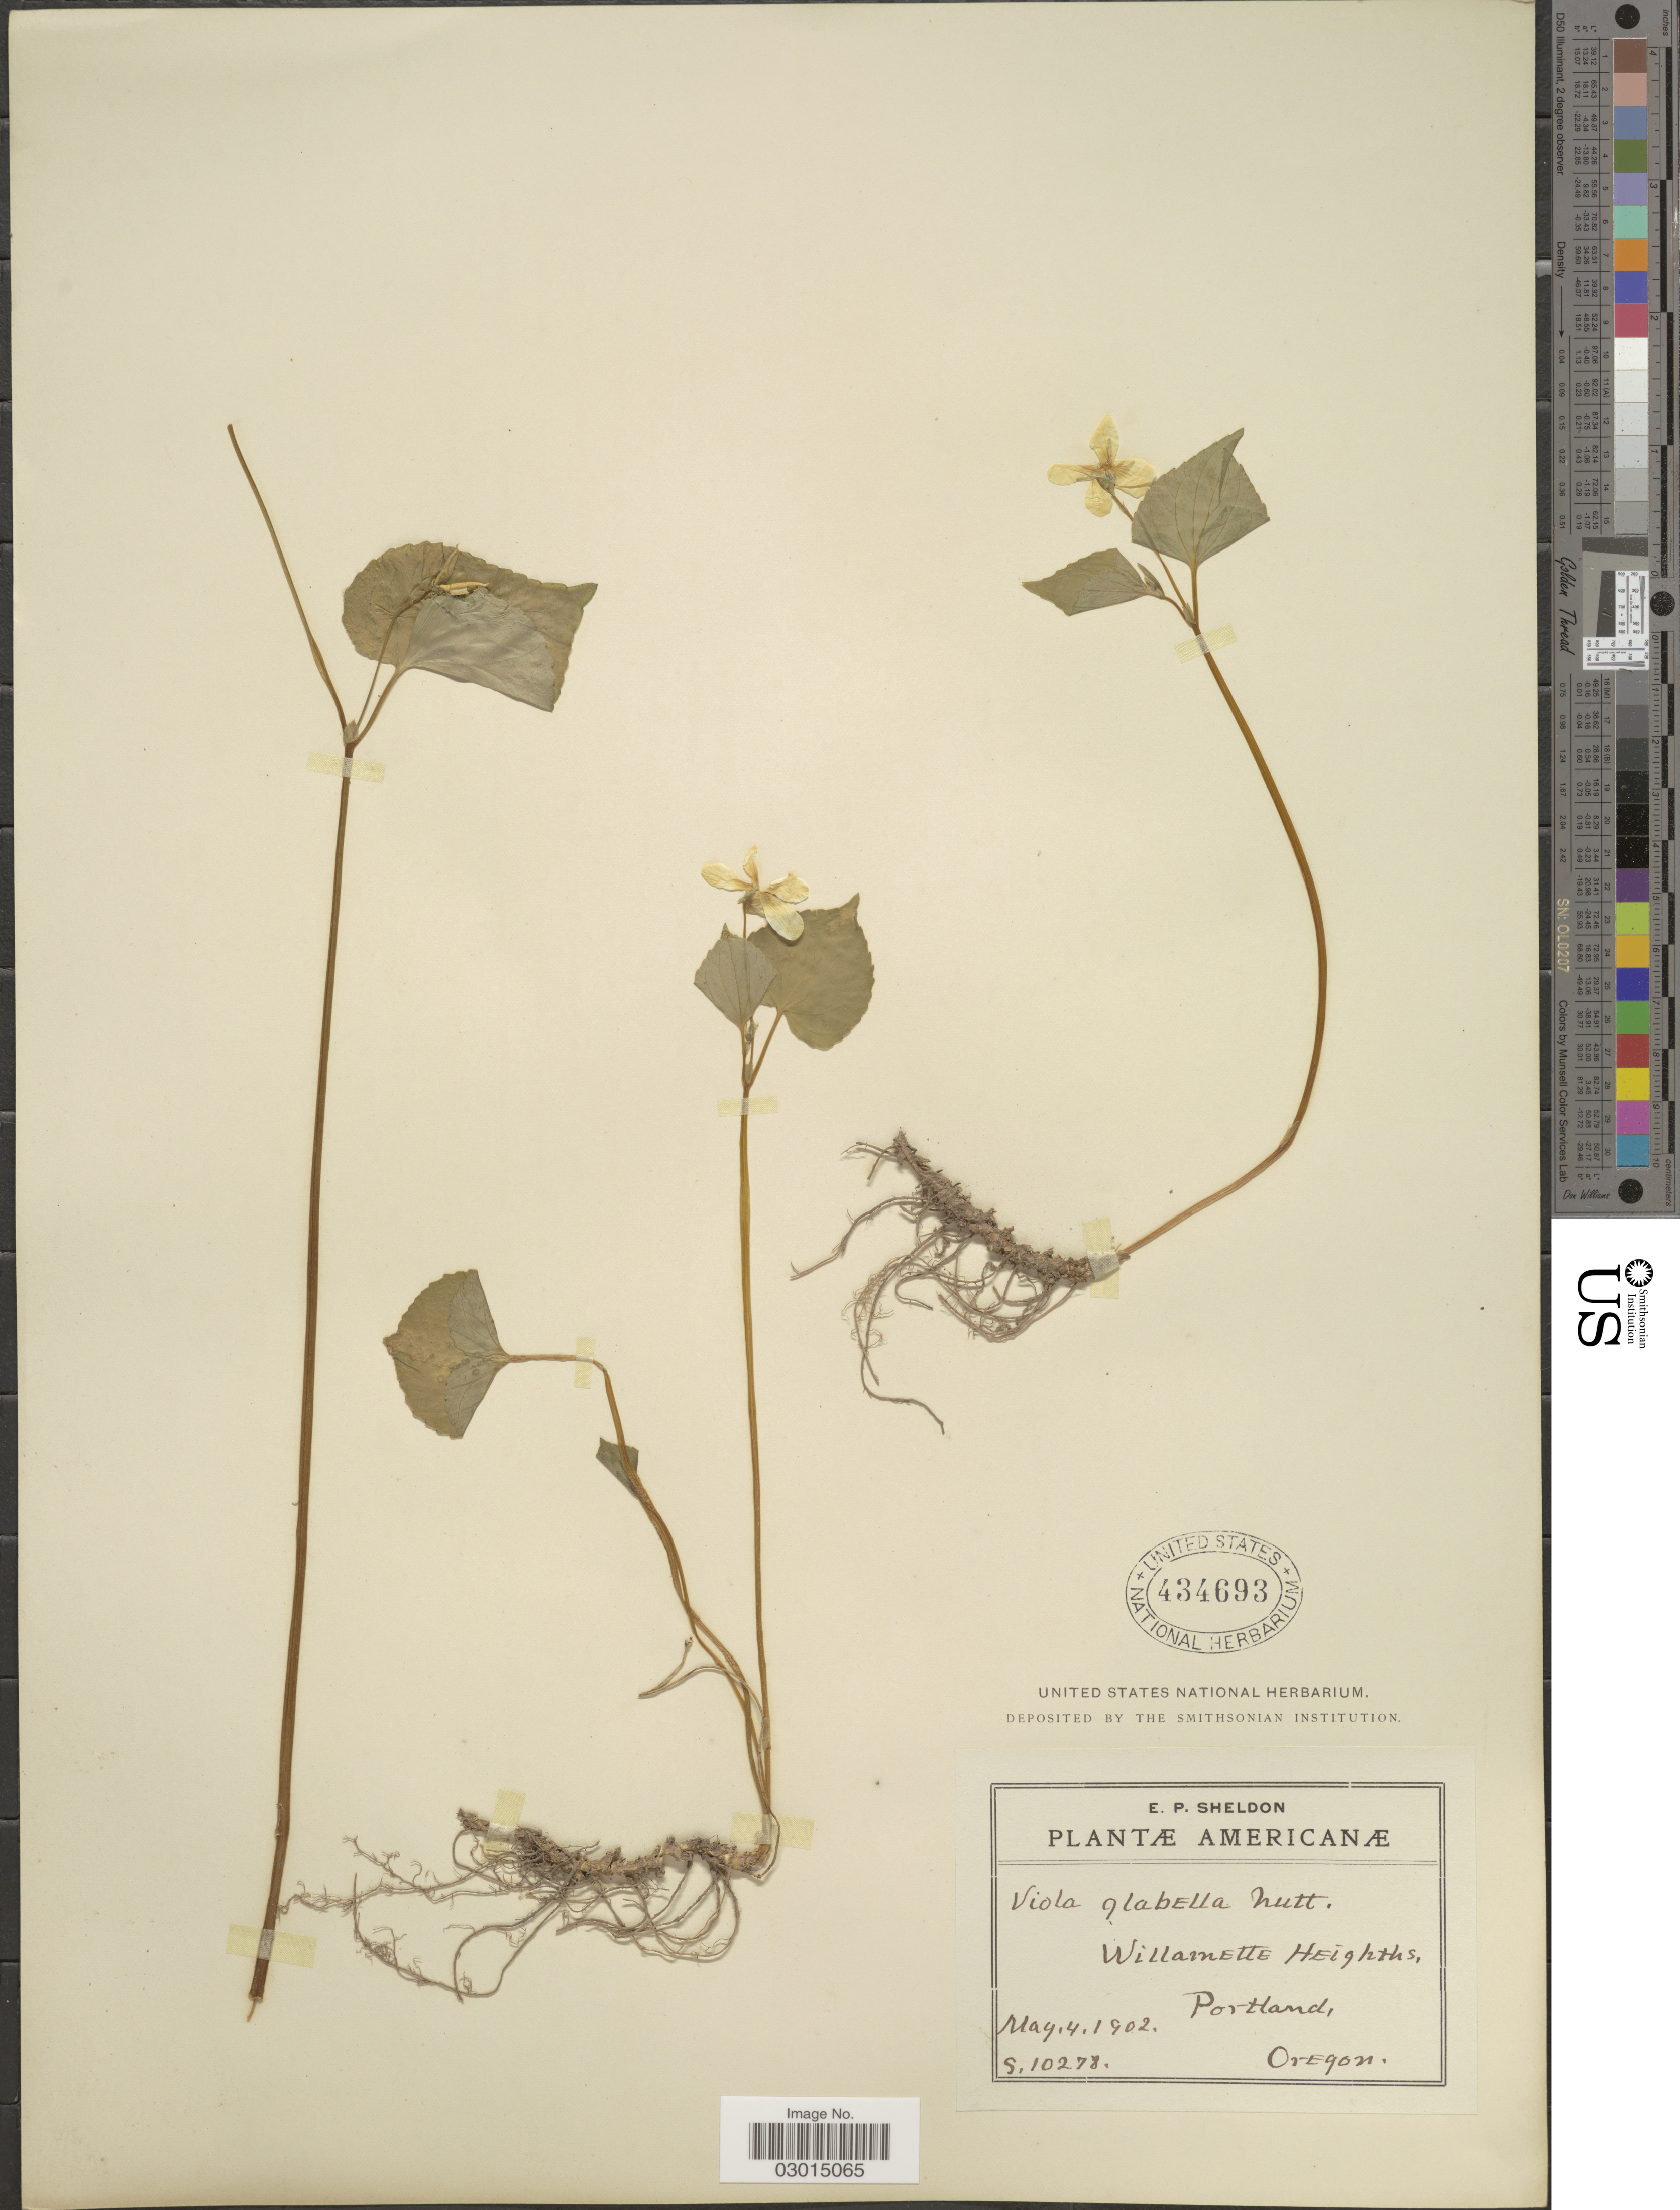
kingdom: Plantae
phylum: Tracheophyta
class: Magnoliopsida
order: Malpighiales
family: Violaceae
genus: Viola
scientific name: Viola glabella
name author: Nutt.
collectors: E. P. Sheldon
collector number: S10278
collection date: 1902-05-04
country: United States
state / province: Oregon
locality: Willamette Heights, Portland, Oregon.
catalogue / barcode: US 434693